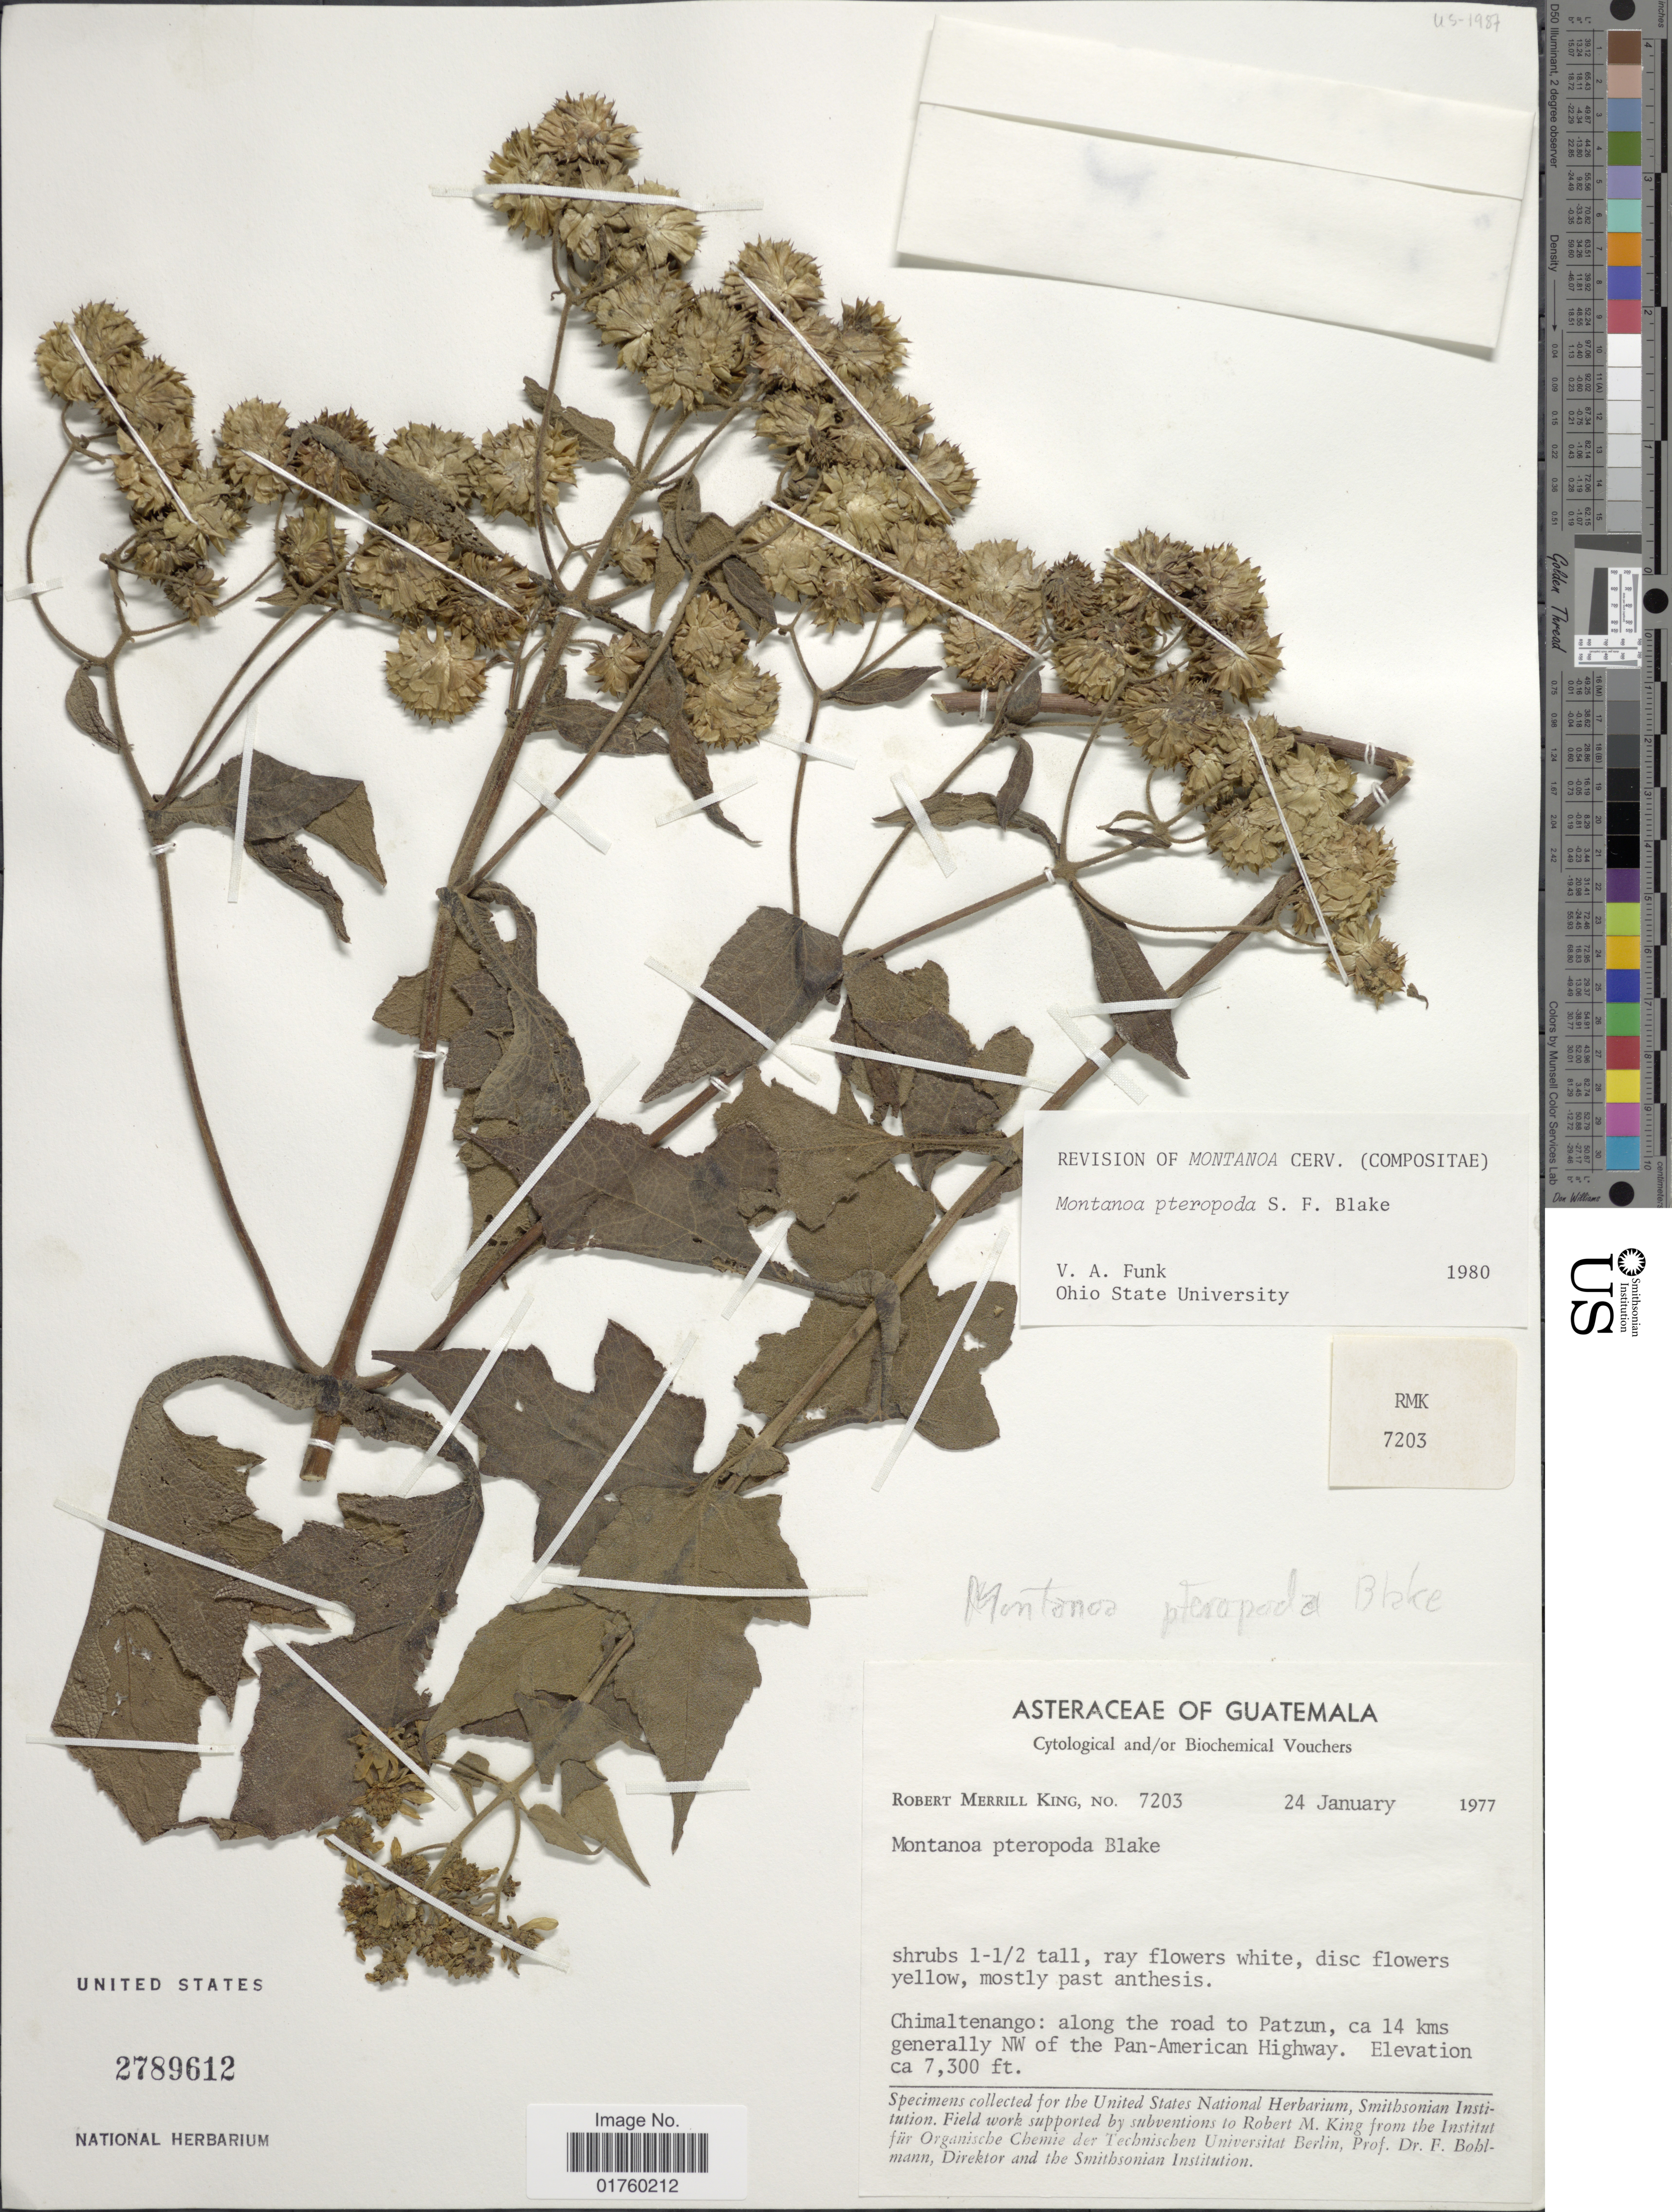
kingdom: Plantae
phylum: Tracheophyta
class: Magnoliopsida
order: Asterales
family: Asteraceae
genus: Montanoa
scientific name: Montanoa pteropoda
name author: S.F. Blake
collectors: R. M. King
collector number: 7203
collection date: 1977-01-24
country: Guatemala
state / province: Chimaltenango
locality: Along the road to Patzun, ca 14 kms generally NW of the Pan-American Highway.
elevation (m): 2225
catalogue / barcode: US 2789612